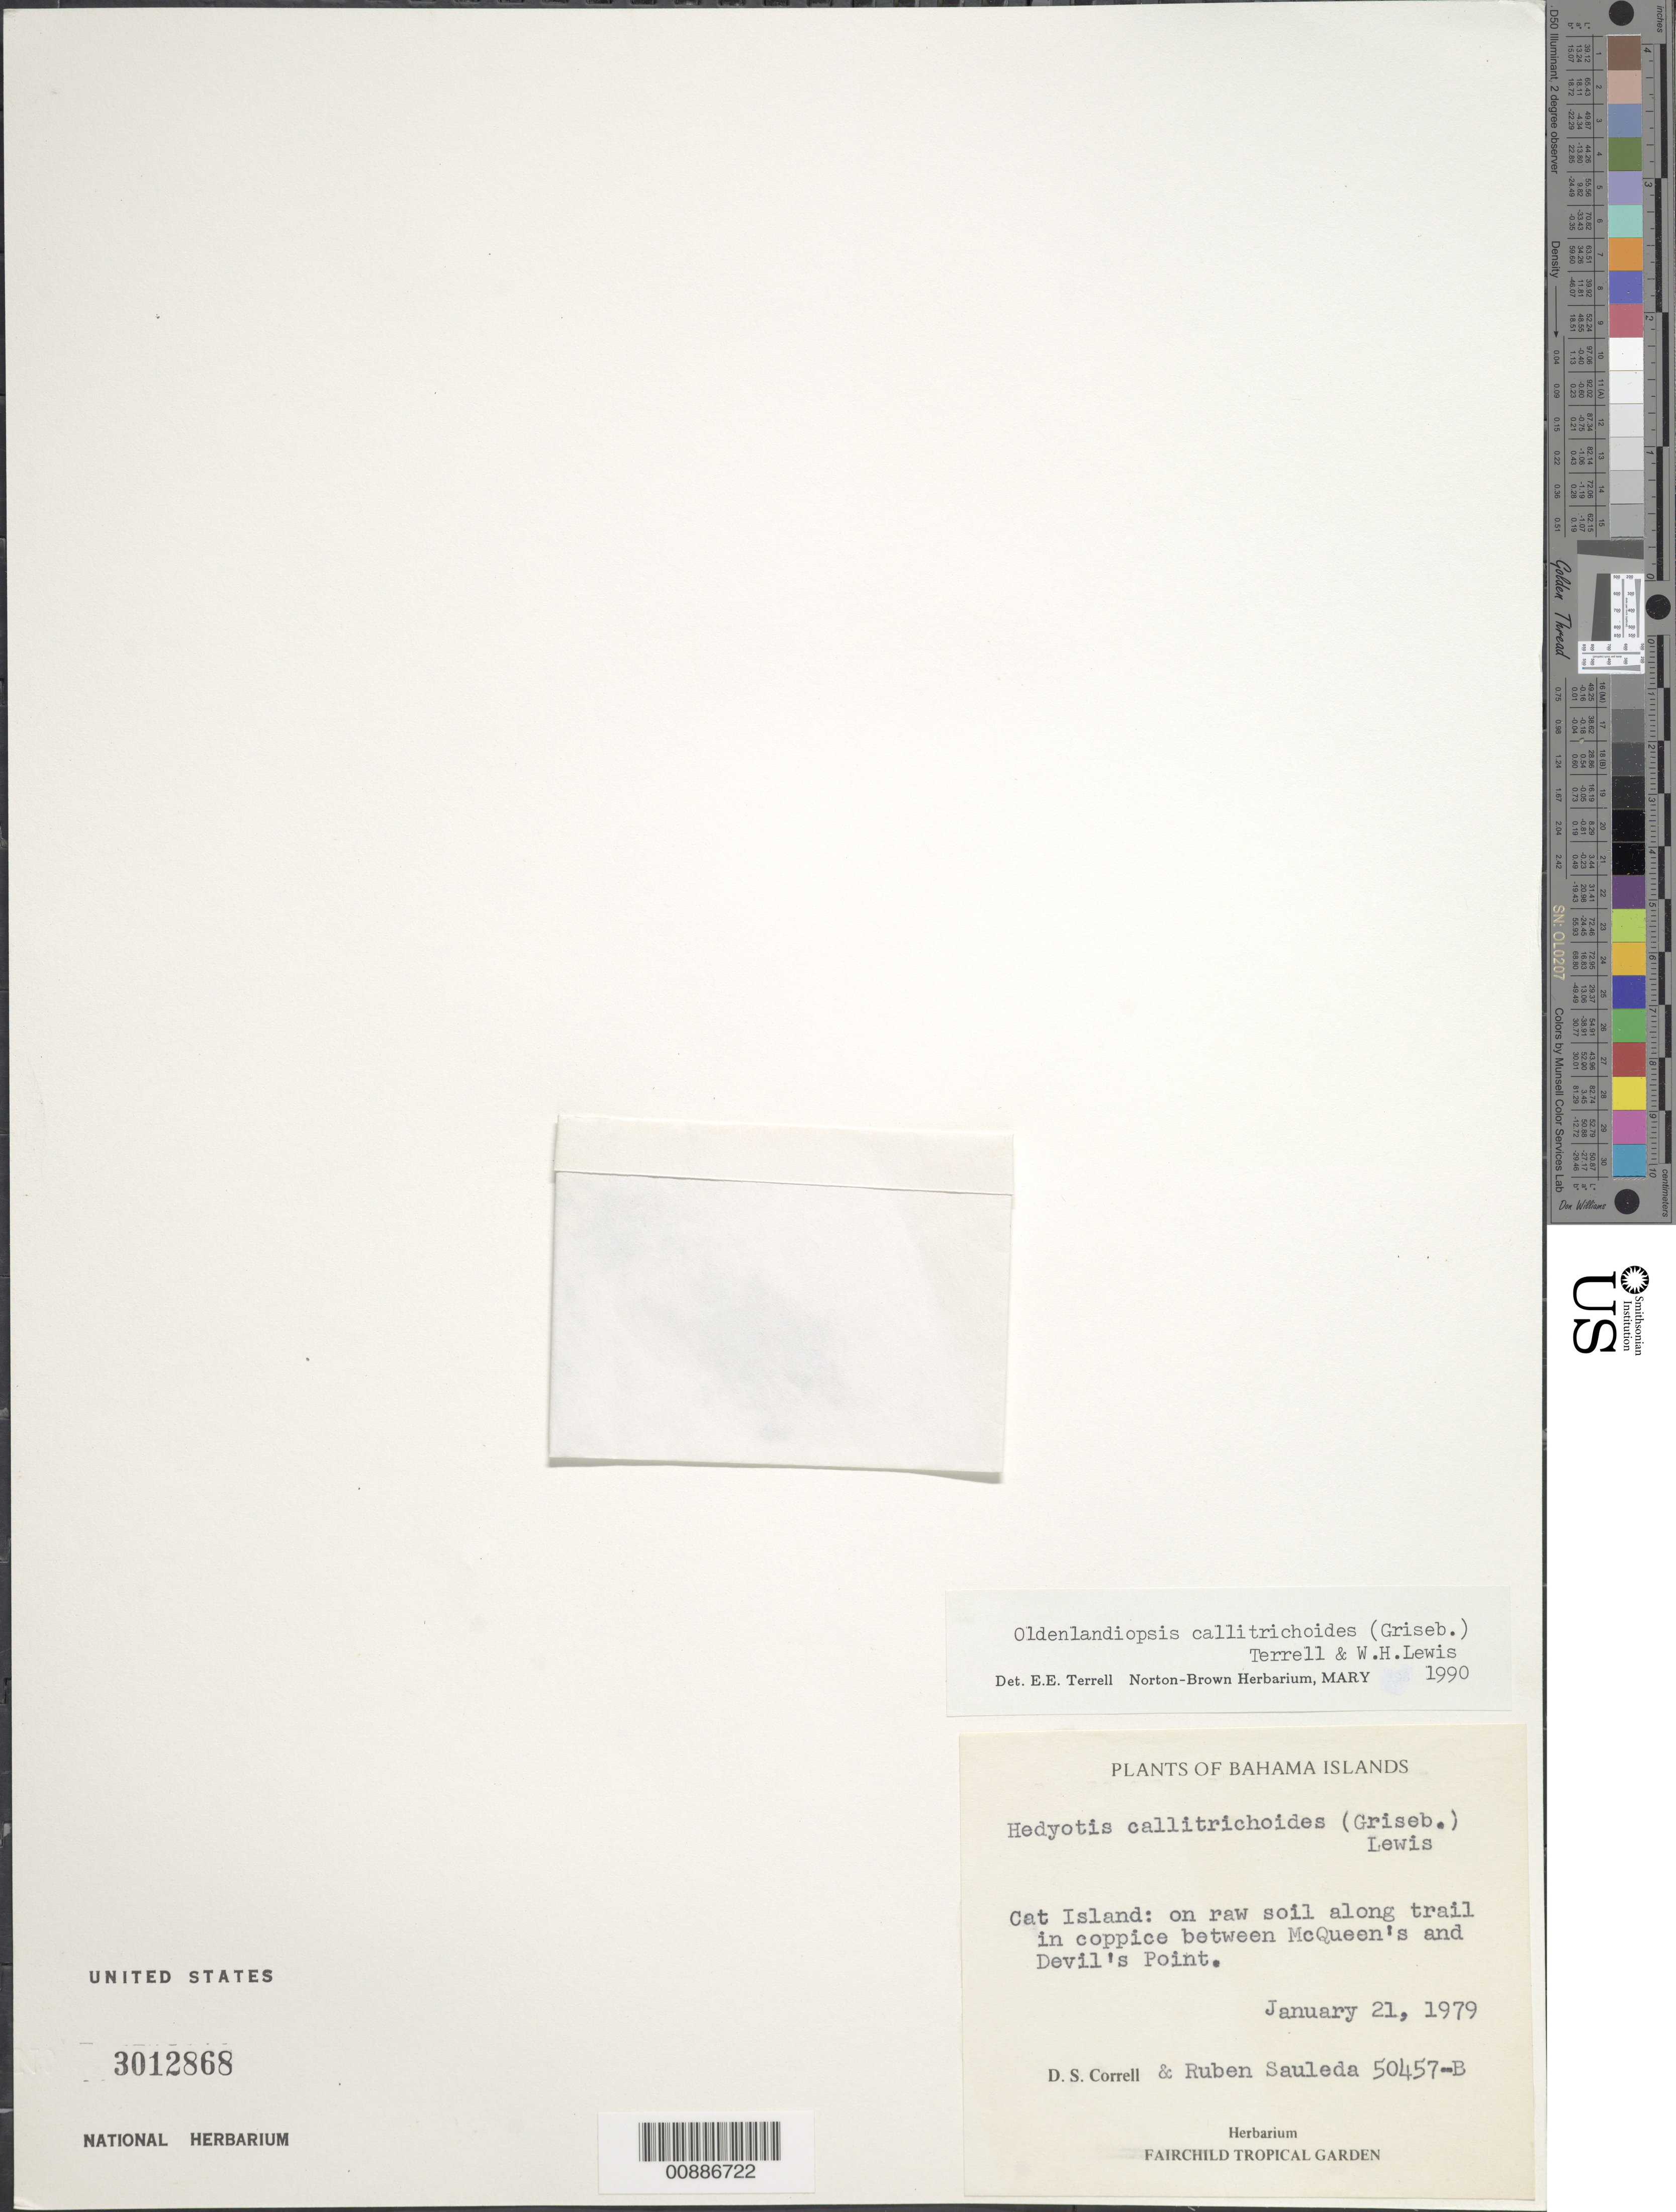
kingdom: Plantae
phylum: Tracheophyta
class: Magnoliopsida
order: Gentianales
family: Rubiaceae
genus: Oldenlandiopsis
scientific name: Oldenlandiopsis callitrichoides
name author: (Griseb.) Terrell & W.H. Lewis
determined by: Terrell, E. E.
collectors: D. S. Correll & R. Sauleda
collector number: B-50457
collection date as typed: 21 Jan 1979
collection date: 1979-01-21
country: Bahamas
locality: Cat Island. Along trail between McQueen's and Devil's Point.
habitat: On bare soil along trail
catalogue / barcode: US 3012868